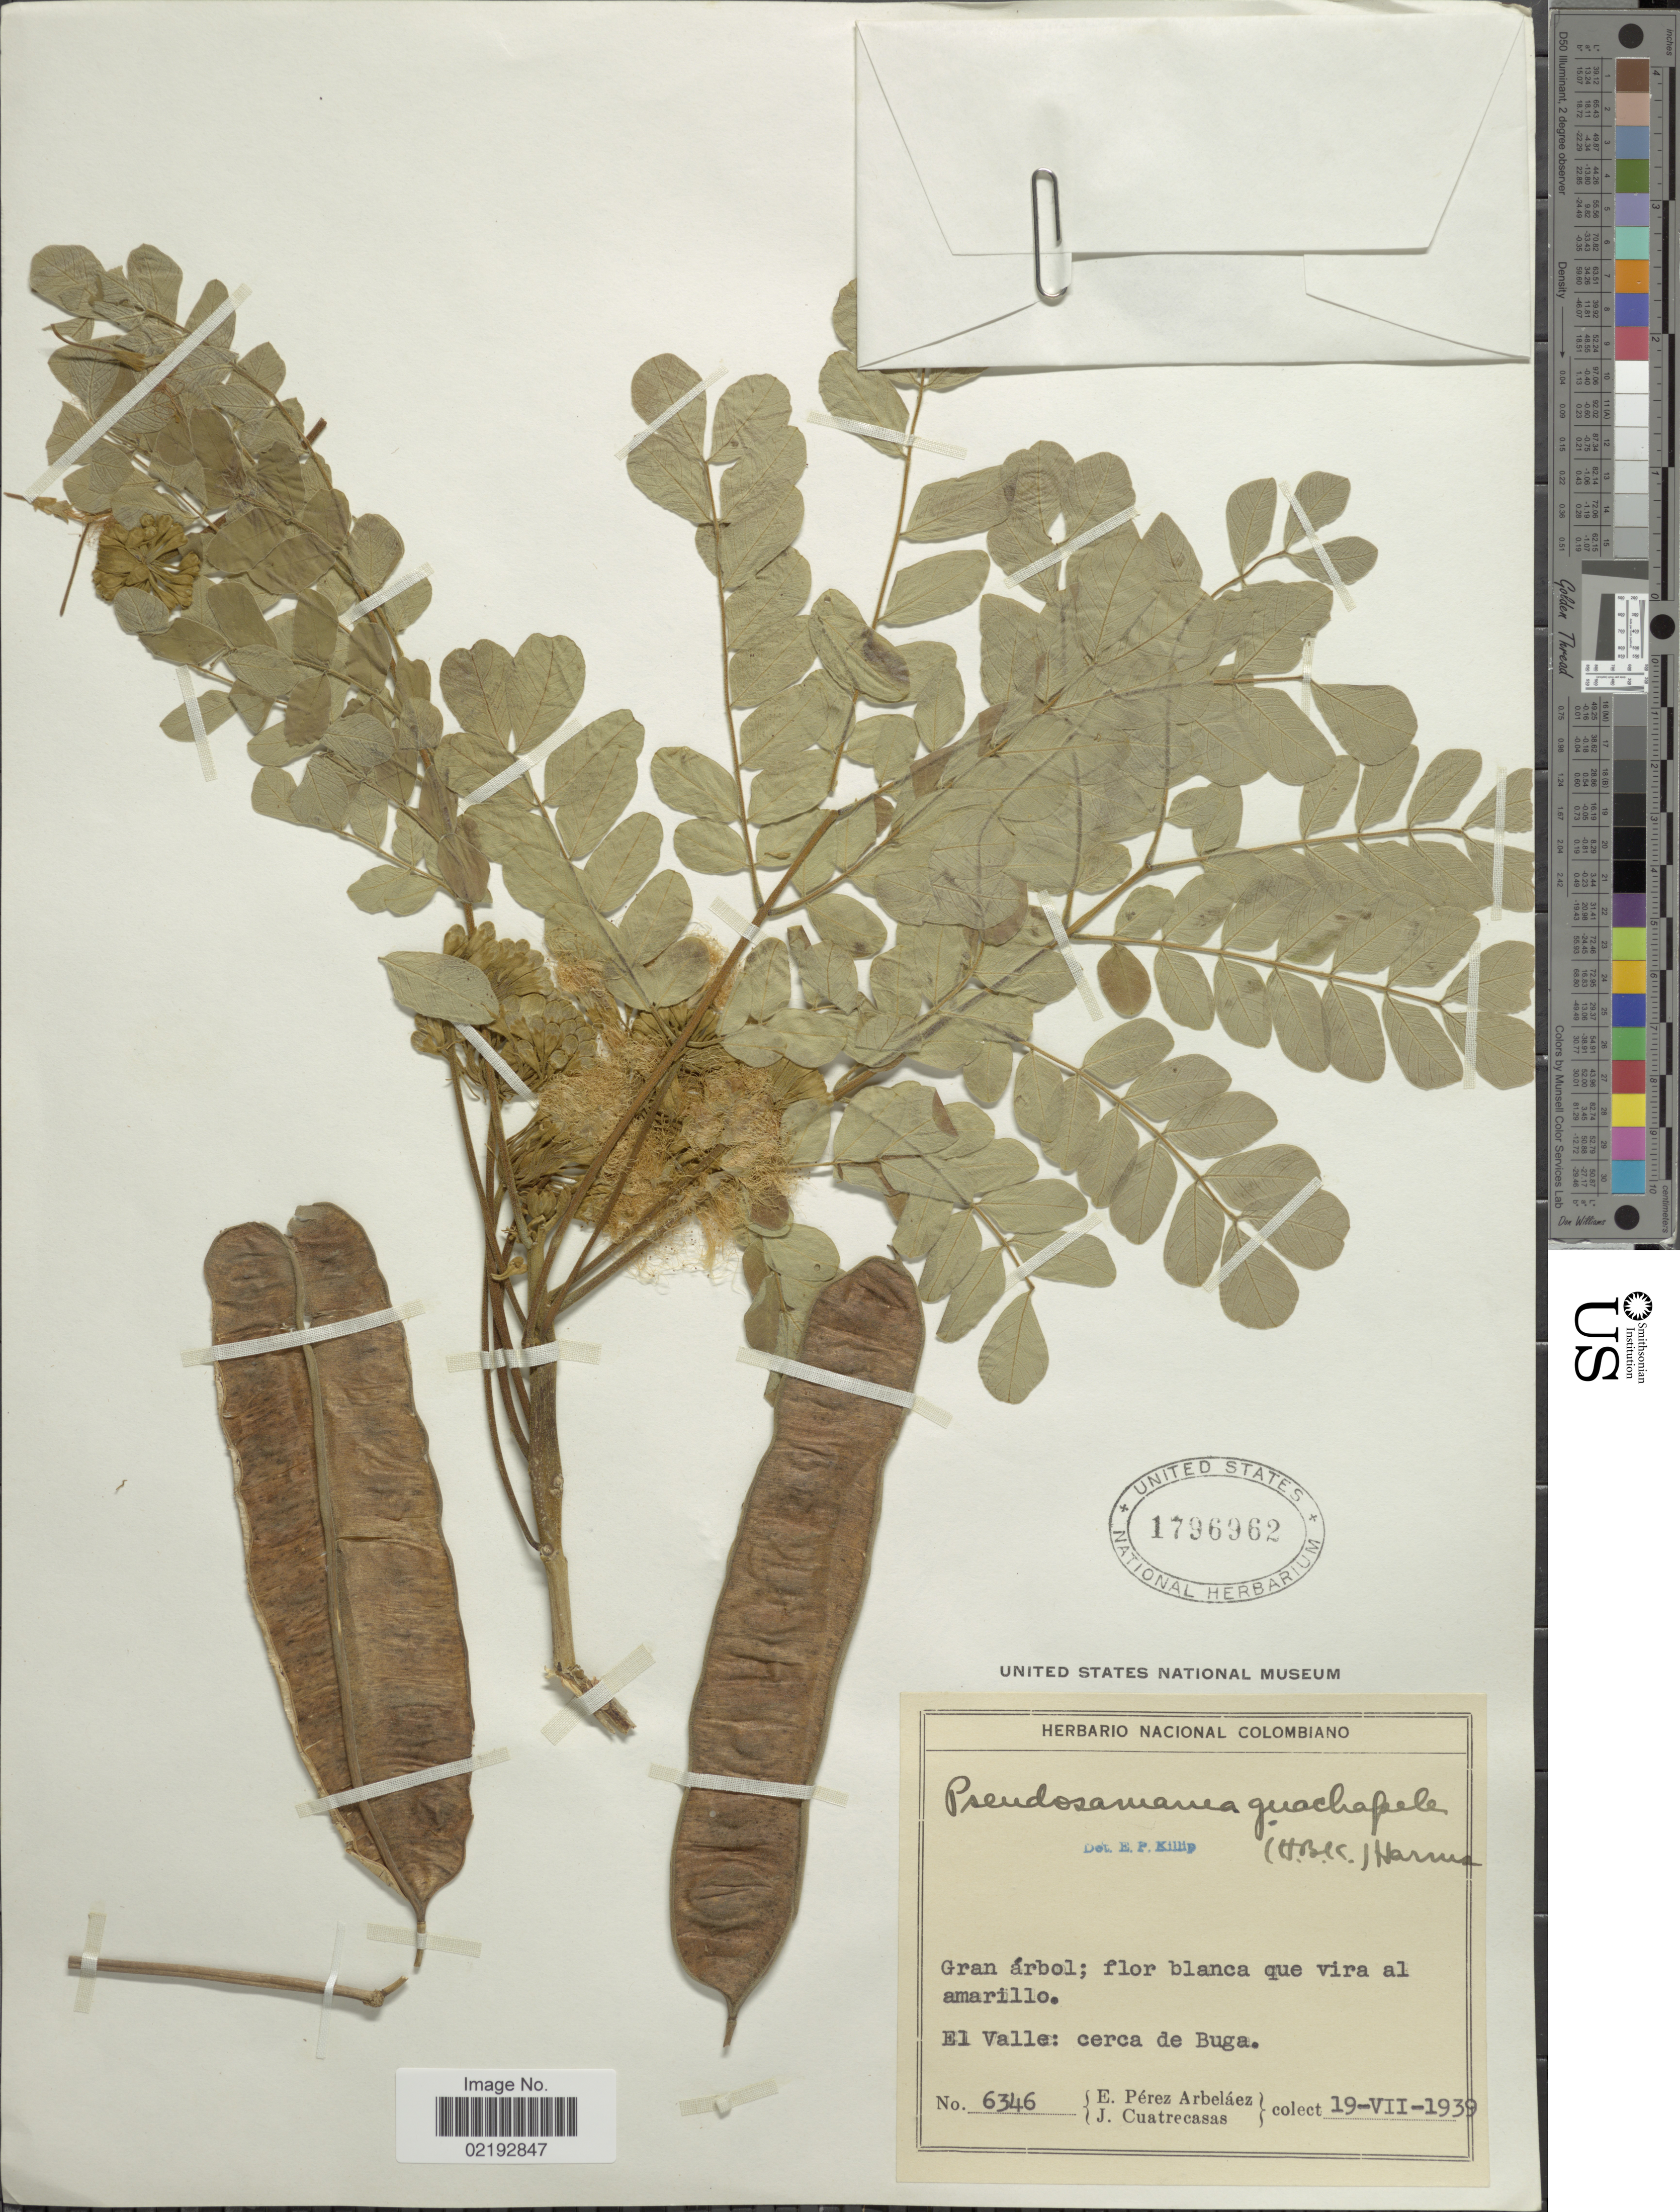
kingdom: Plantae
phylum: Tracheophyta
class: Magnoliopsida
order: Fabales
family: Fabaceae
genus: Pseudosamanea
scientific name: Pseudosamanea guachapele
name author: (Kunth) Harms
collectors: E. Pérez Arbeláez & J. Cuatrecasas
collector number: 6346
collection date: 1939-07-19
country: Colombia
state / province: Valle del Cauca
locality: El valle, cerca de Buga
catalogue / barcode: US 1796962